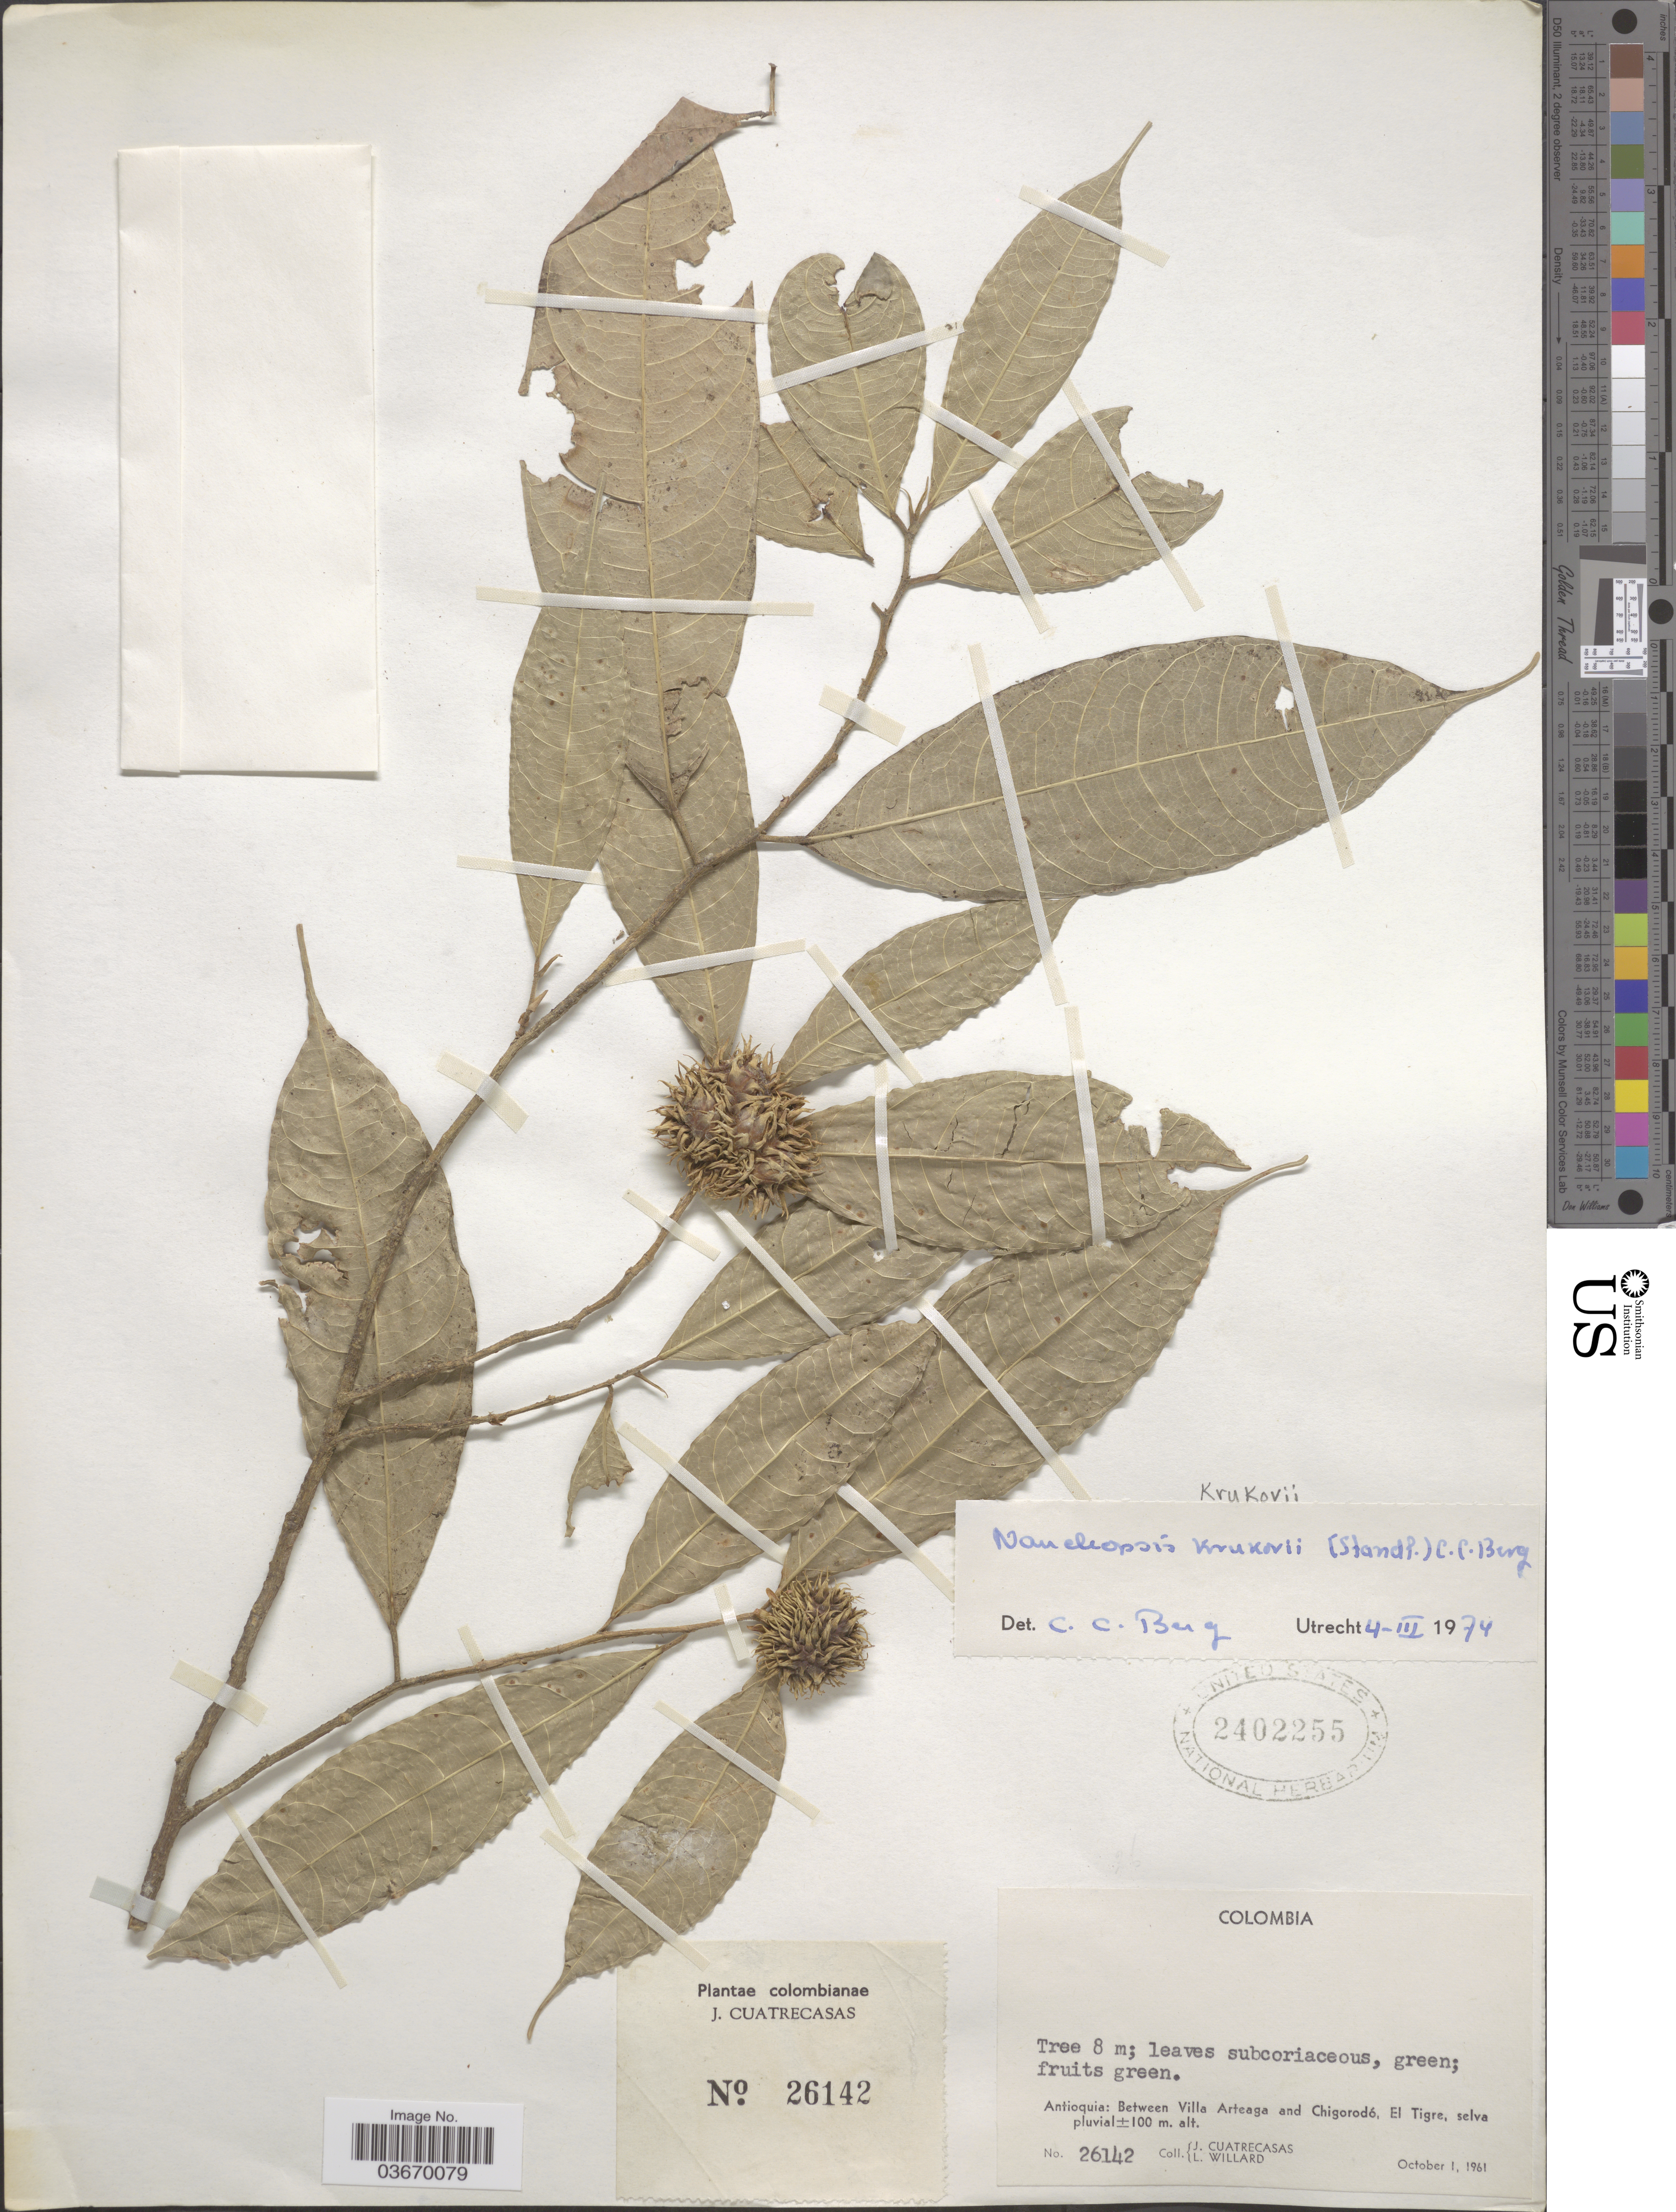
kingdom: Plantae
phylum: Tracheophyta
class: Magnoliopsida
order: Rosales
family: Moraceae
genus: Naucleopsis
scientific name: Naucleopsis krukovii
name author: (Standl.) C.C. Berg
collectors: J. Cuatrecasas & L. Willard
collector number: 26142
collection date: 1961-10-01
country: Colombia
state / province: Antioquia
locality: Between Villa Arteaga and Chigorodó, El Tigre.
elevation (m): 100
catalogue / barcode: US 2402255